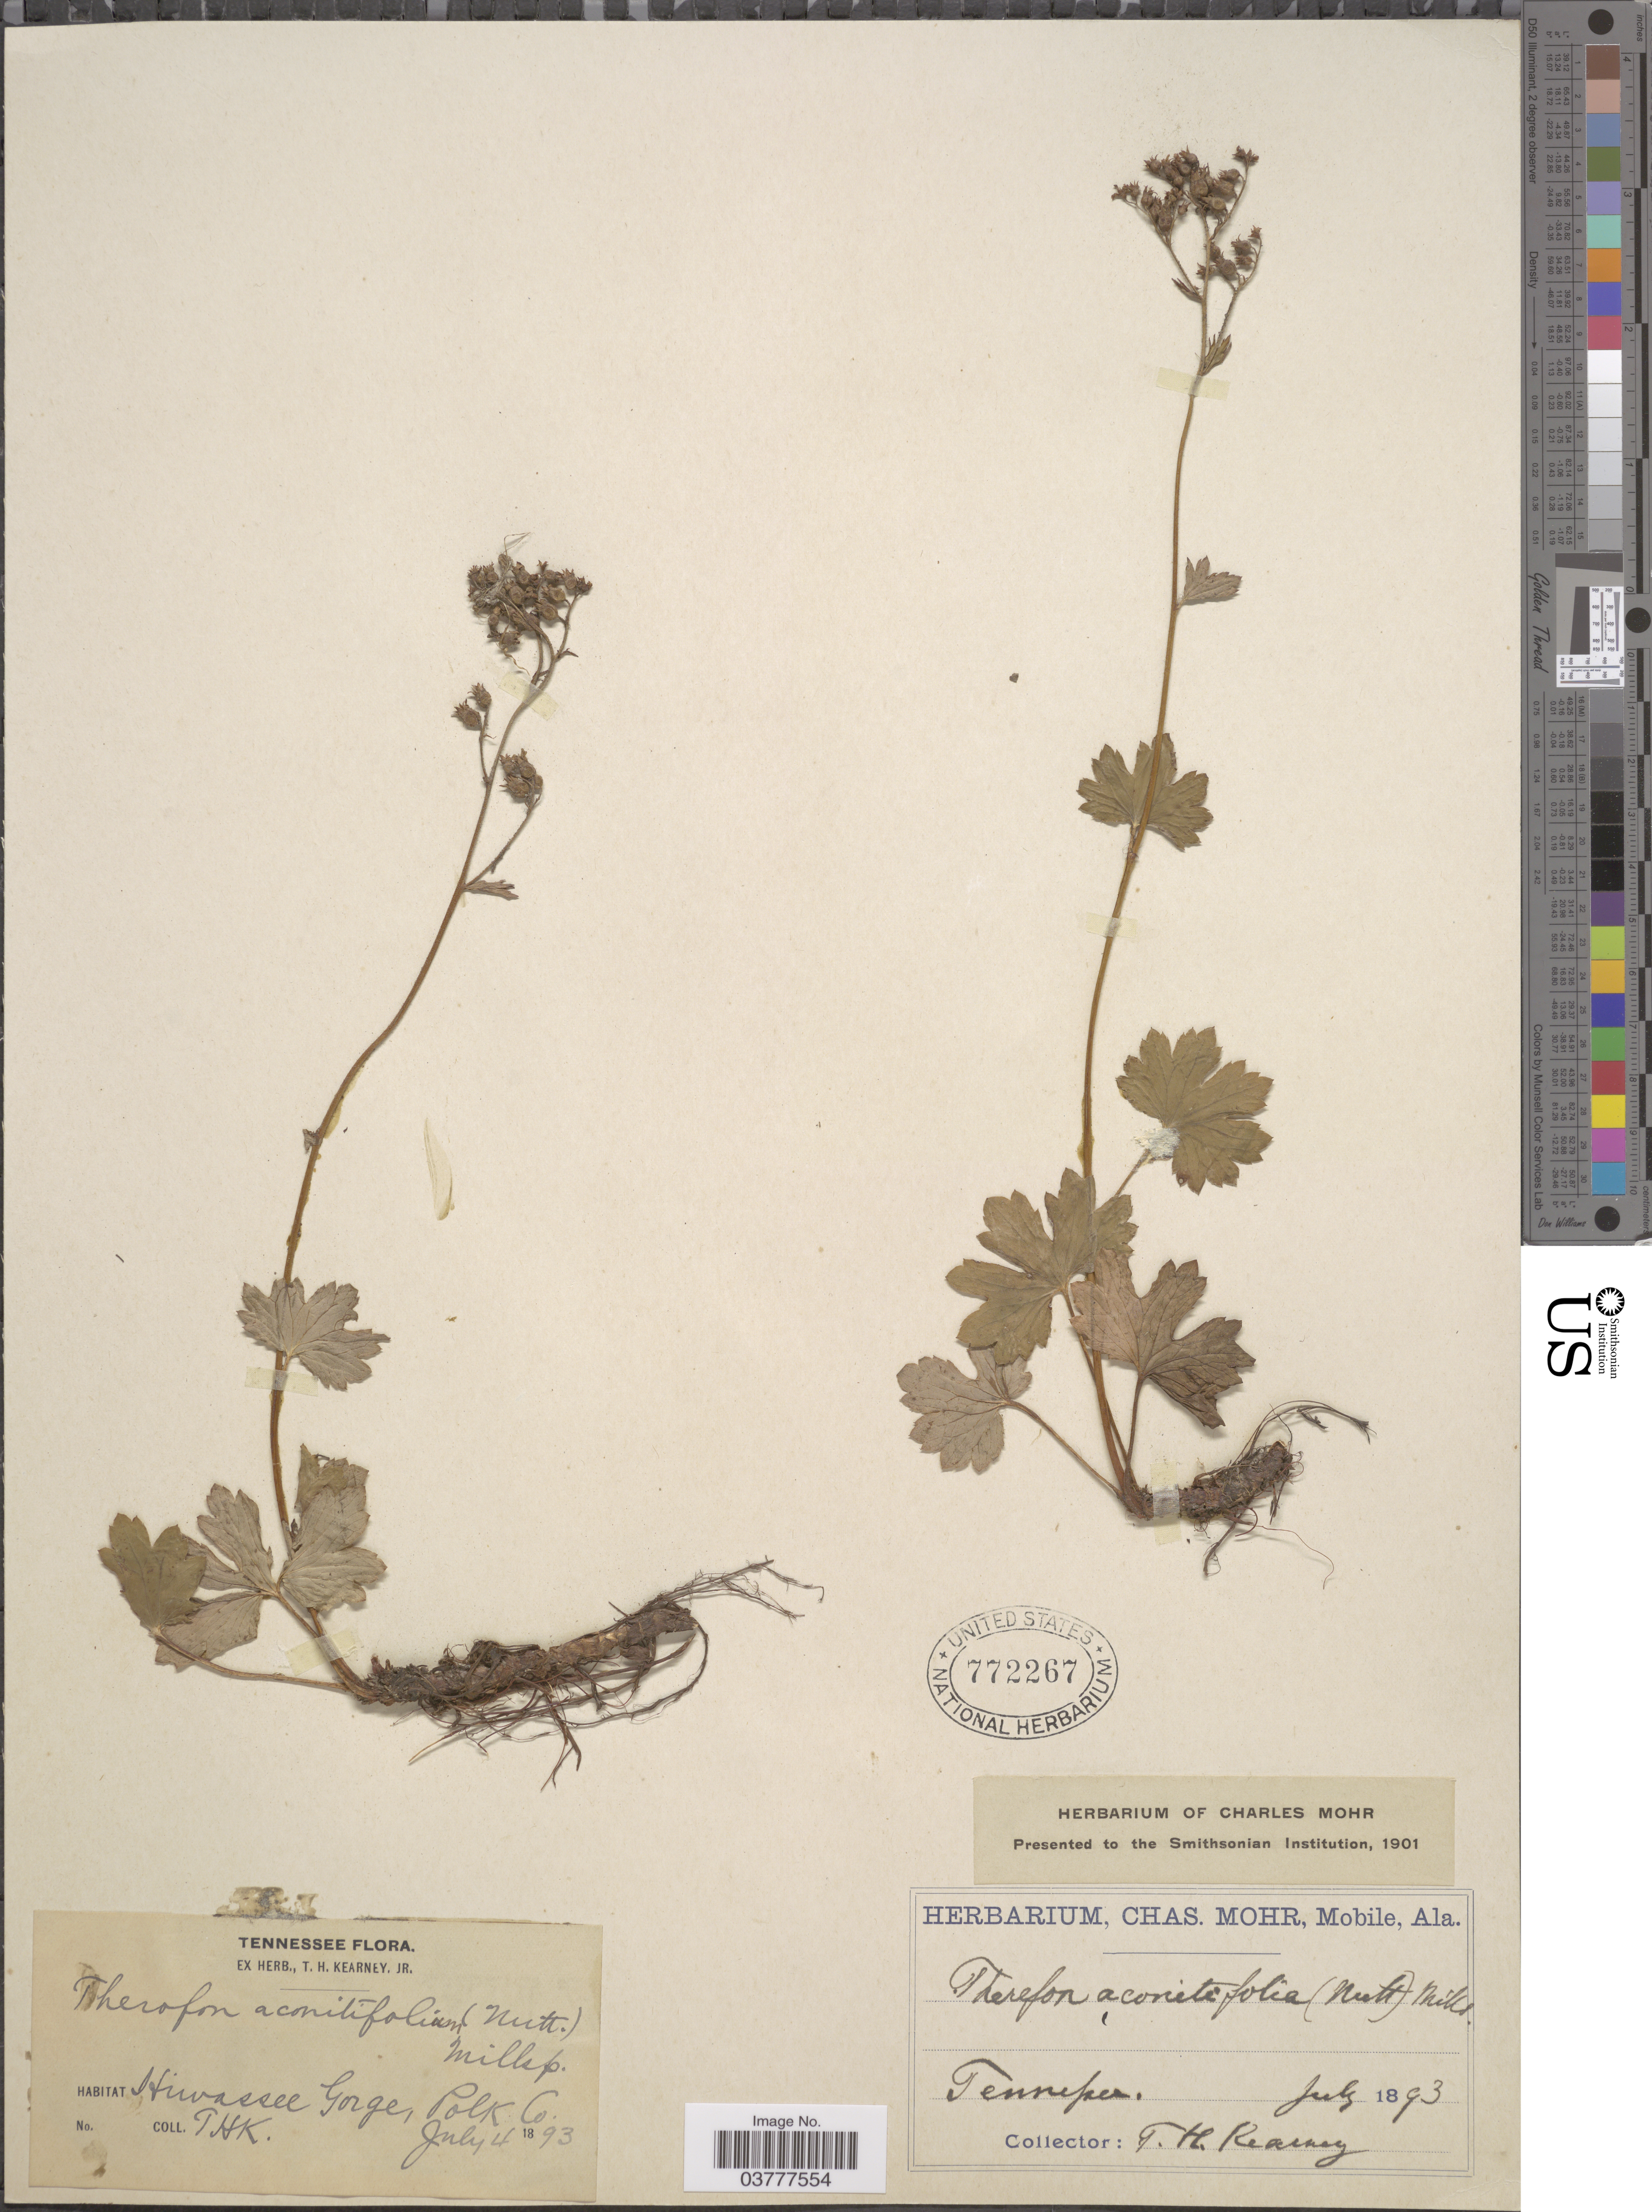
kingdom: Plantae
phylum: Tracheophyta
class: Magnoliopsida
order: Saxifragales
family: Saxifragaceae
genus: Boykinia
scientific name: Boykinia aconitifolia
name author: Nutt.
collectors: T. H. Kearney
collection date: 1893-07-04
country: United States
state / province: Tennessee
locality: Hiwassee Gorge, Polk Co.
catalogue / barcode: US 772267